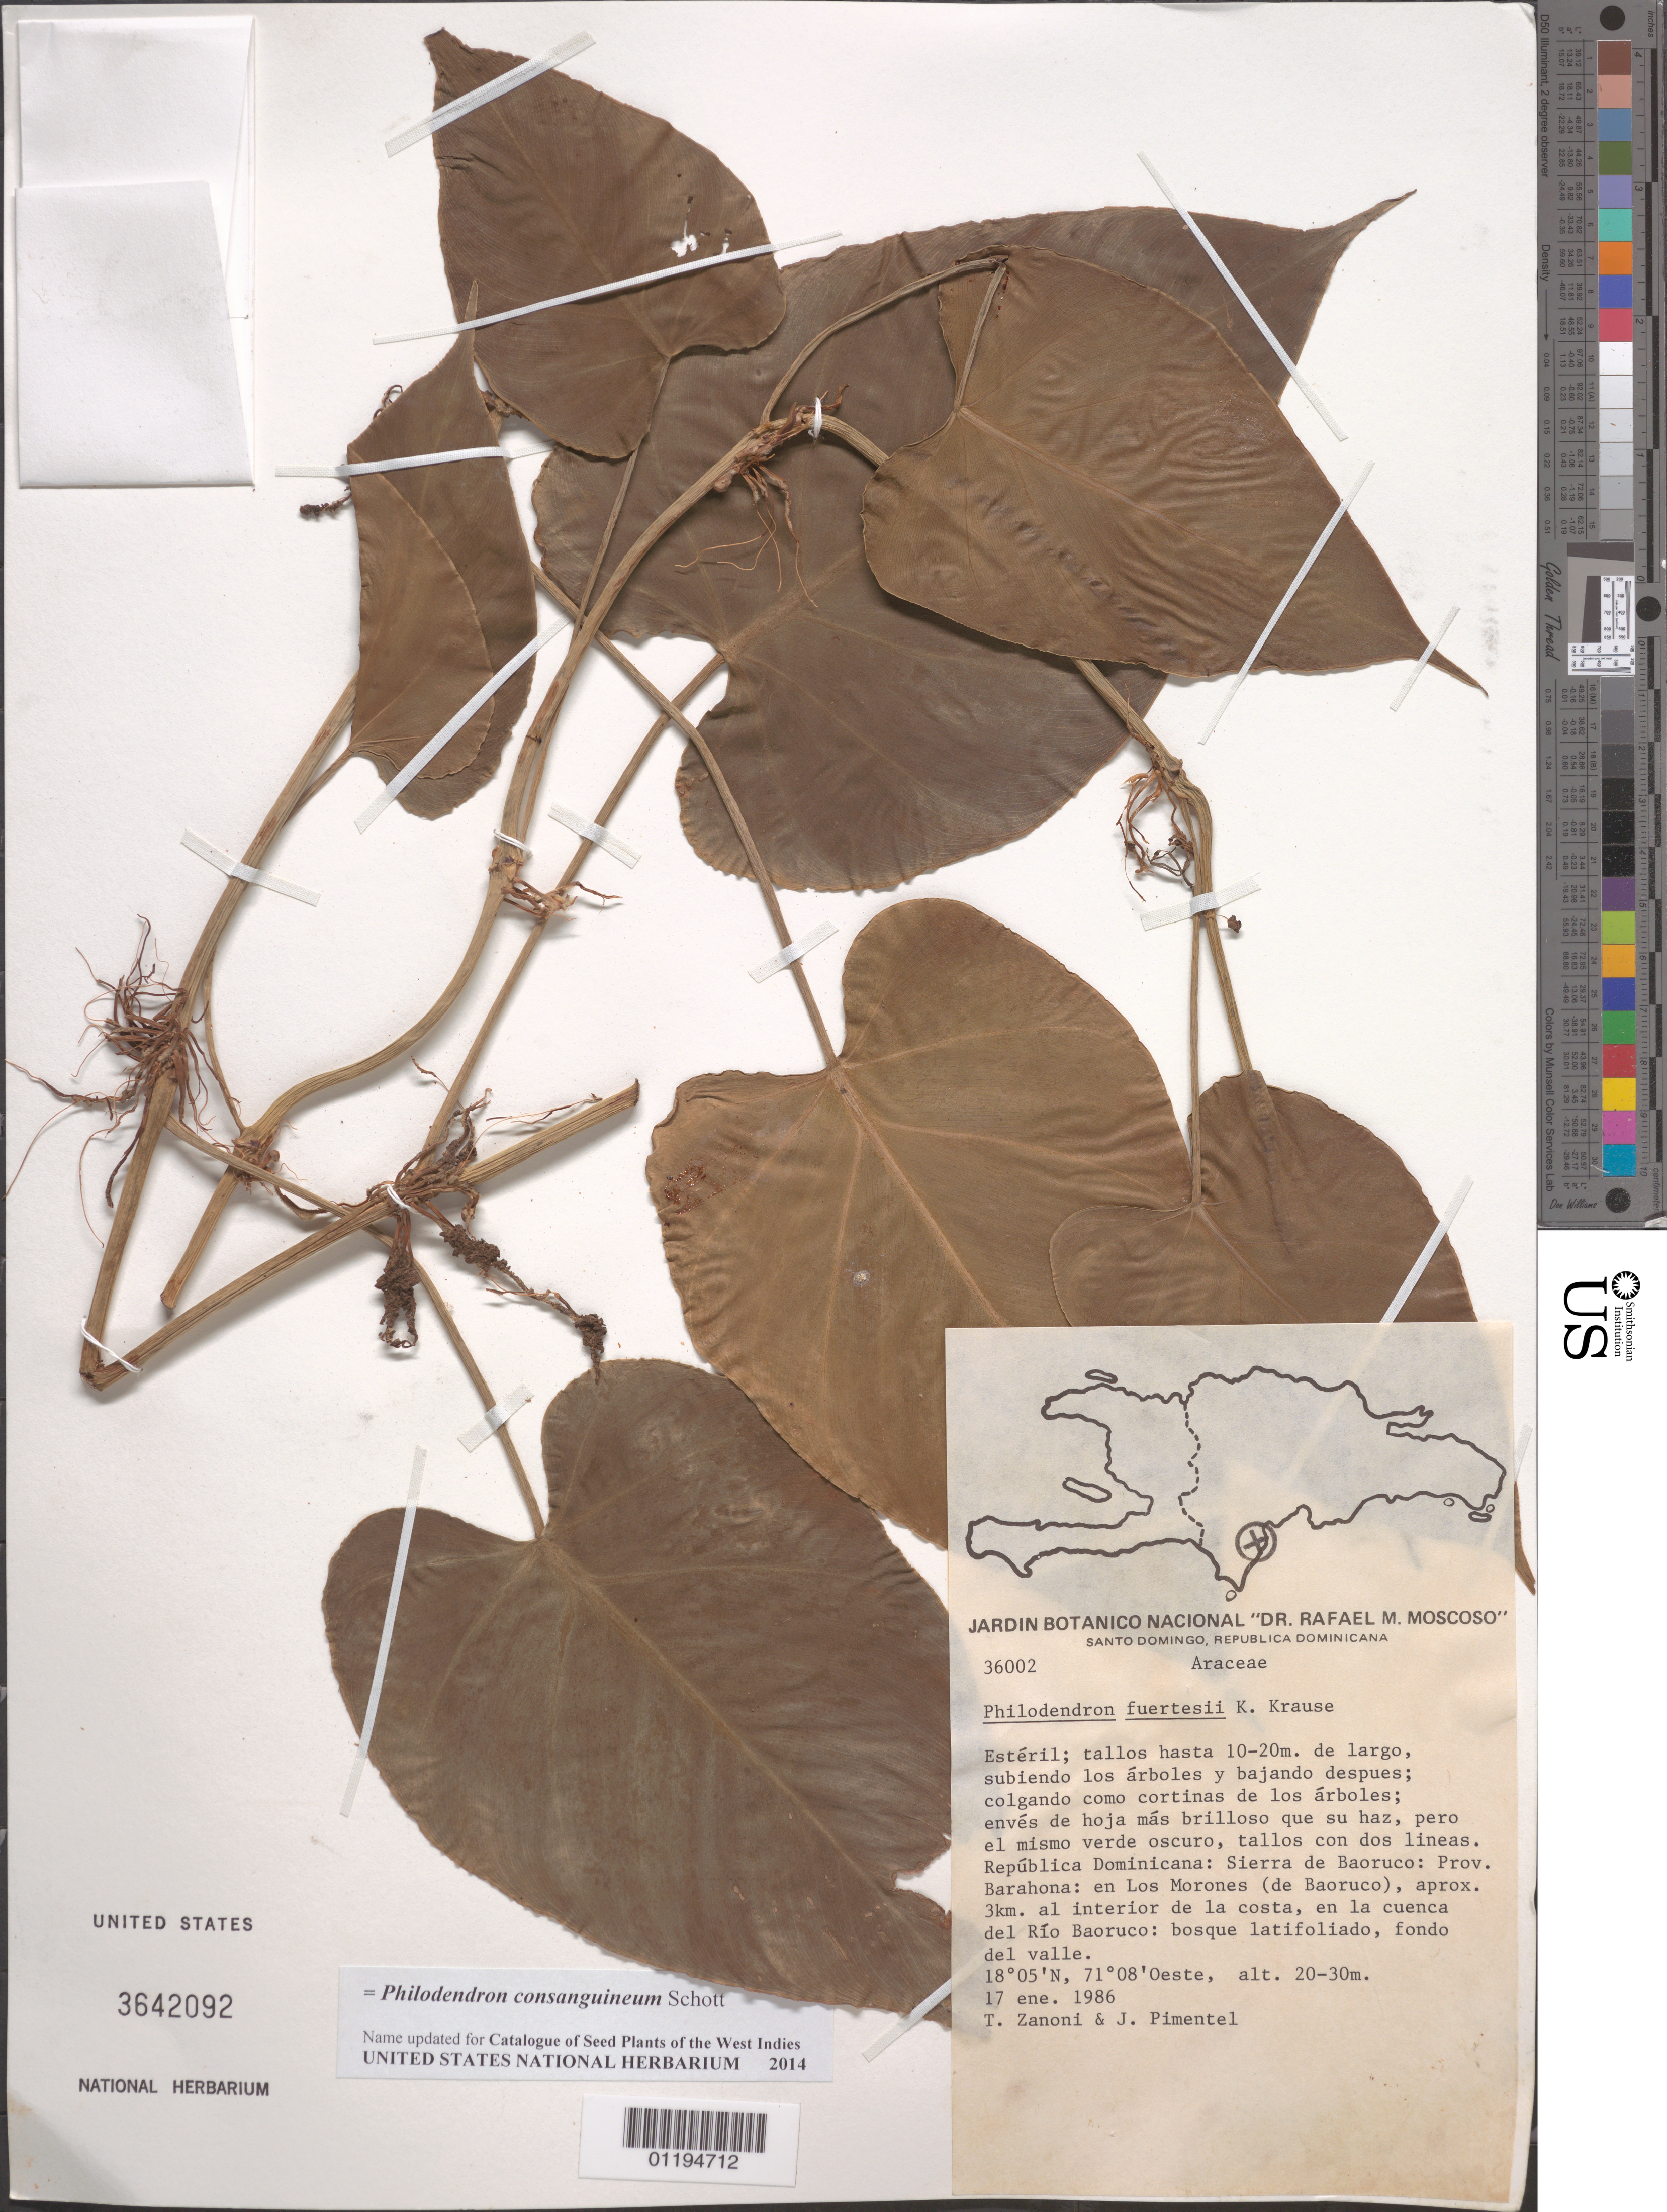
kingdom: Plantae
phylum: Tracheophyta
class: Liliopsida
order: Alismatales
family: Araceae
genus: Philodendron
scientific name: Philodendron consanguineum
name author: Schott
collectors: T. A. Zanoni & J. Pimental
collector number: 36002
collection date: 1986-01-17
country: Dominican Republic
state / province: Barahona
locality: Sierra de Baoruco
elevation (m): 20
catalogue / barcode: US 3642092